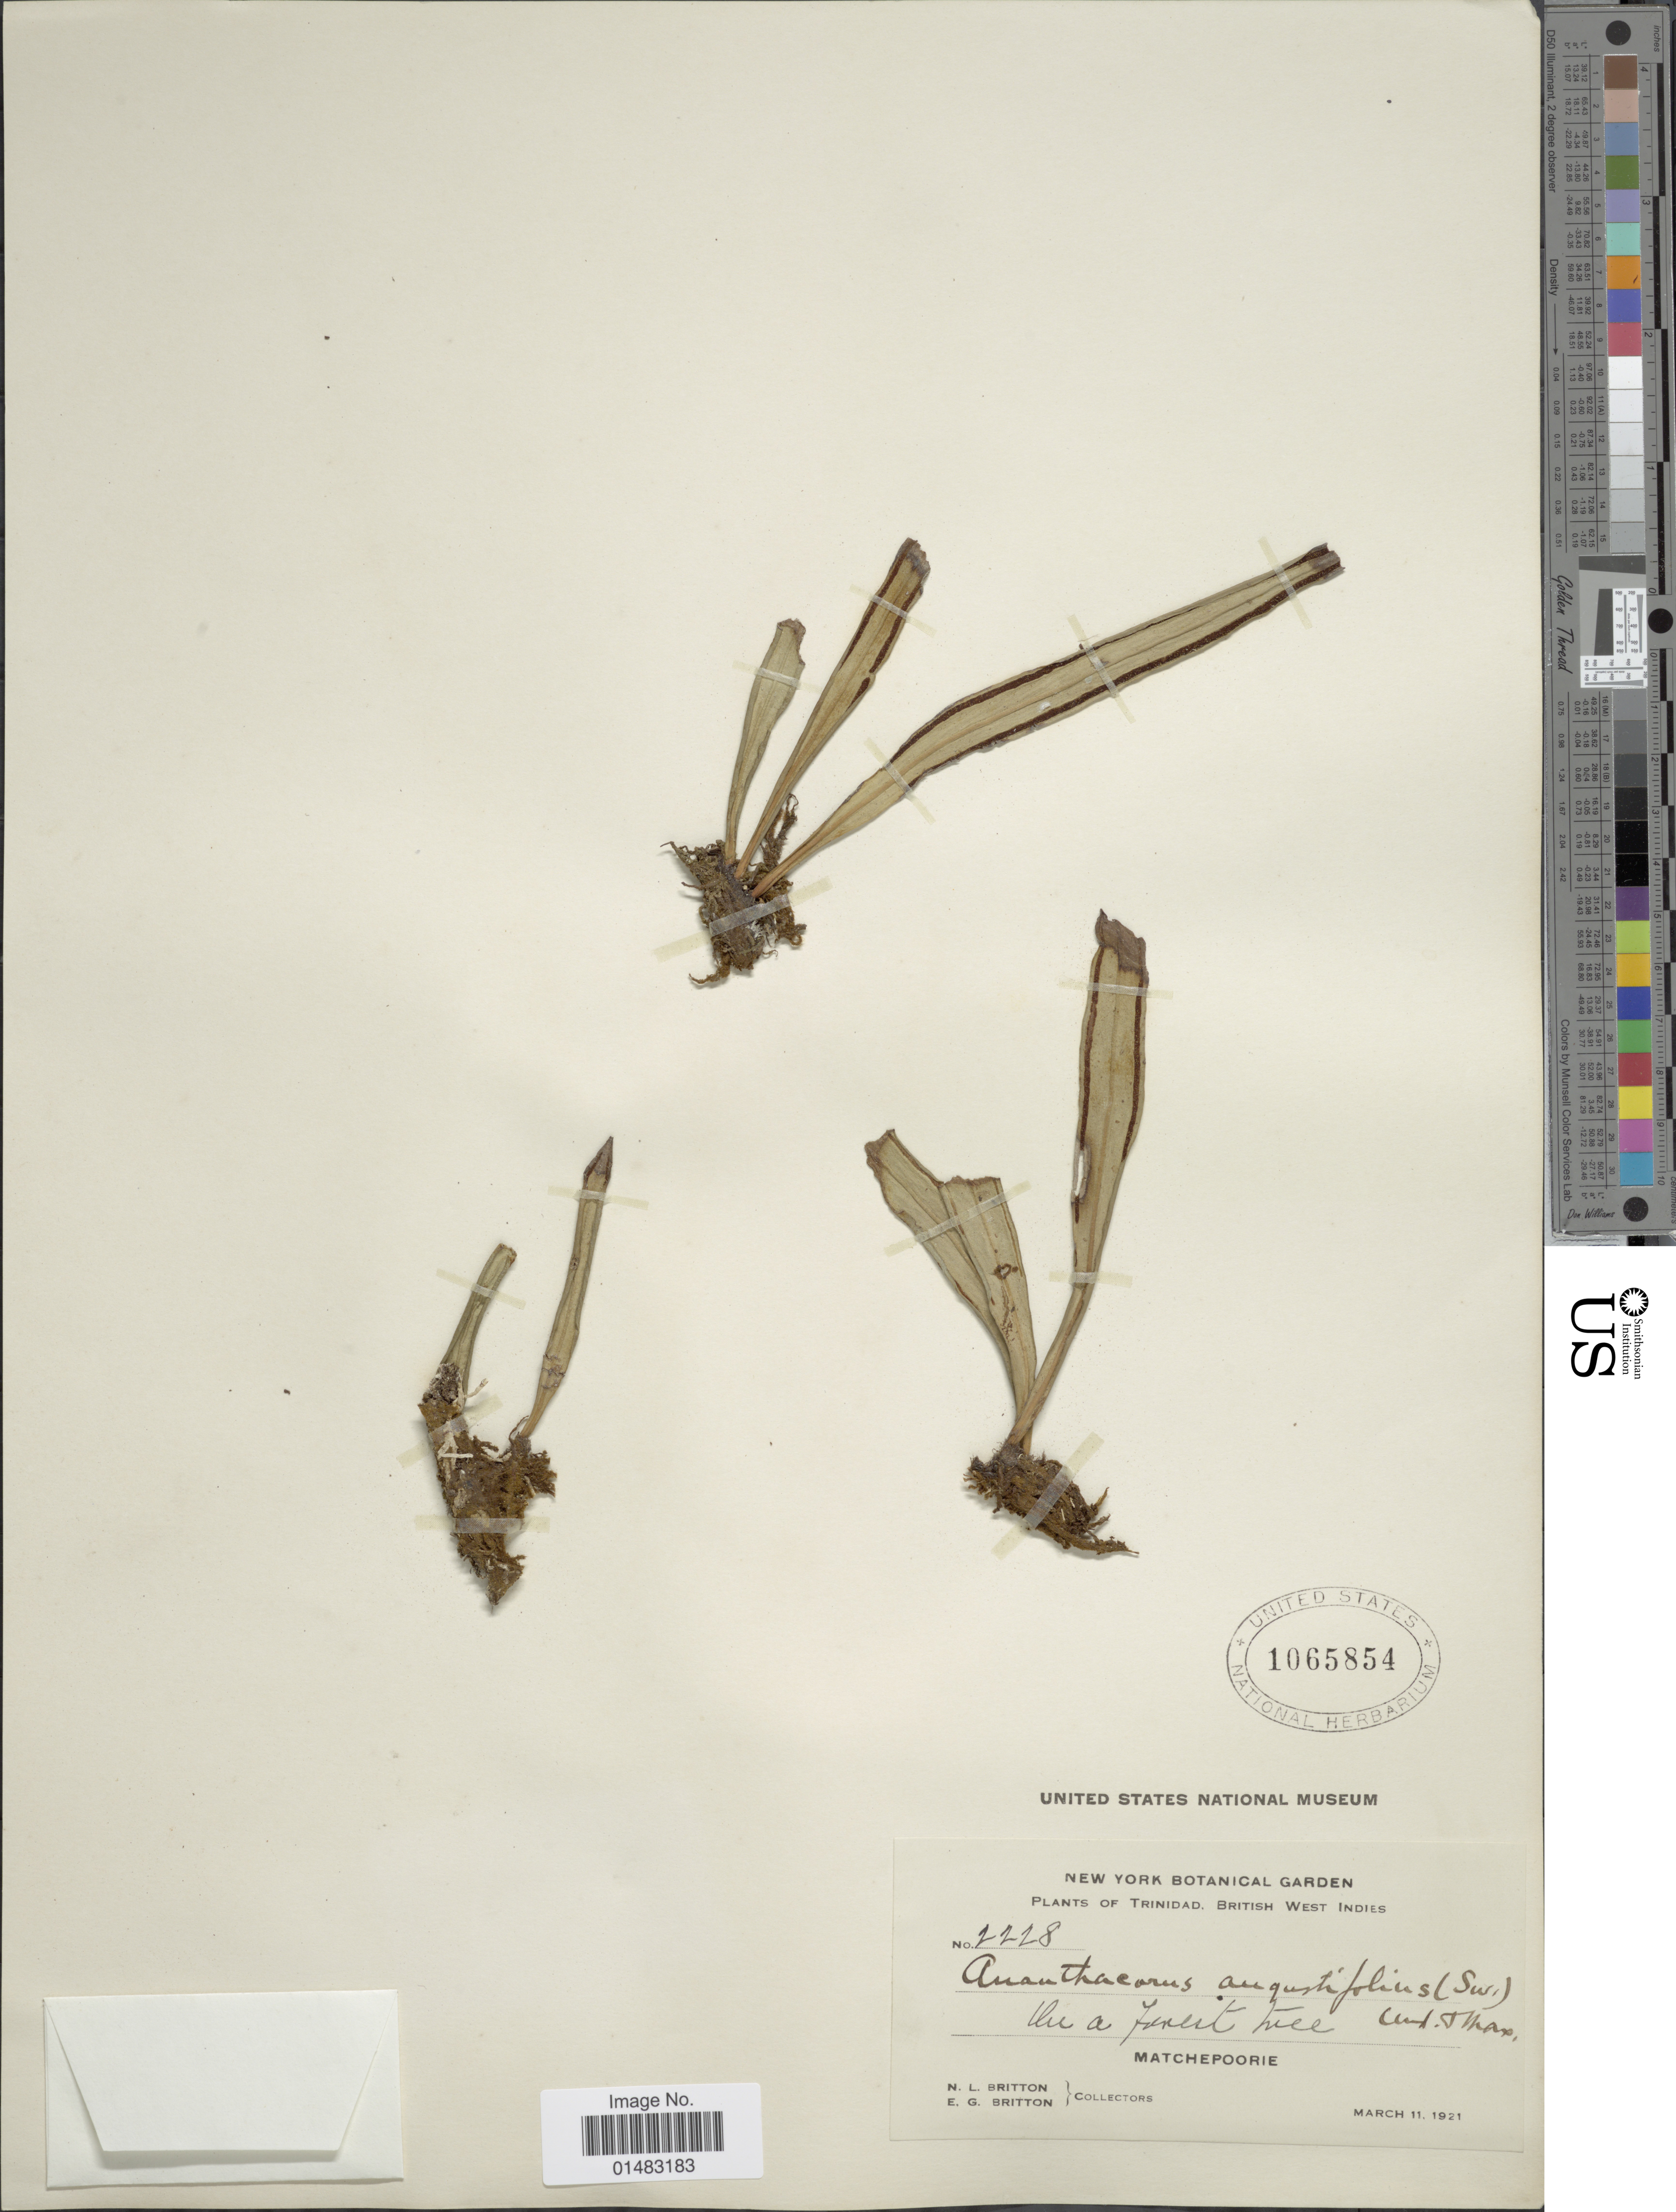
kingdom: Plantae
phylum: Tracheophyta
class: Polypodiopsida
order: Polypodiales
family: Pteridaceae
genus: Ananthacorus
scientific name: Ananthacorus angustifolius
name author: (Sw.) Underw. & Maxon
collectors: N. Britton & E. G. Britton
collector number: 2228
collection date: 1921-03-11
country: Trinidad and Tobago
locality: Trinidad, Matchepoorie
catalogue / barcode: US 1065854